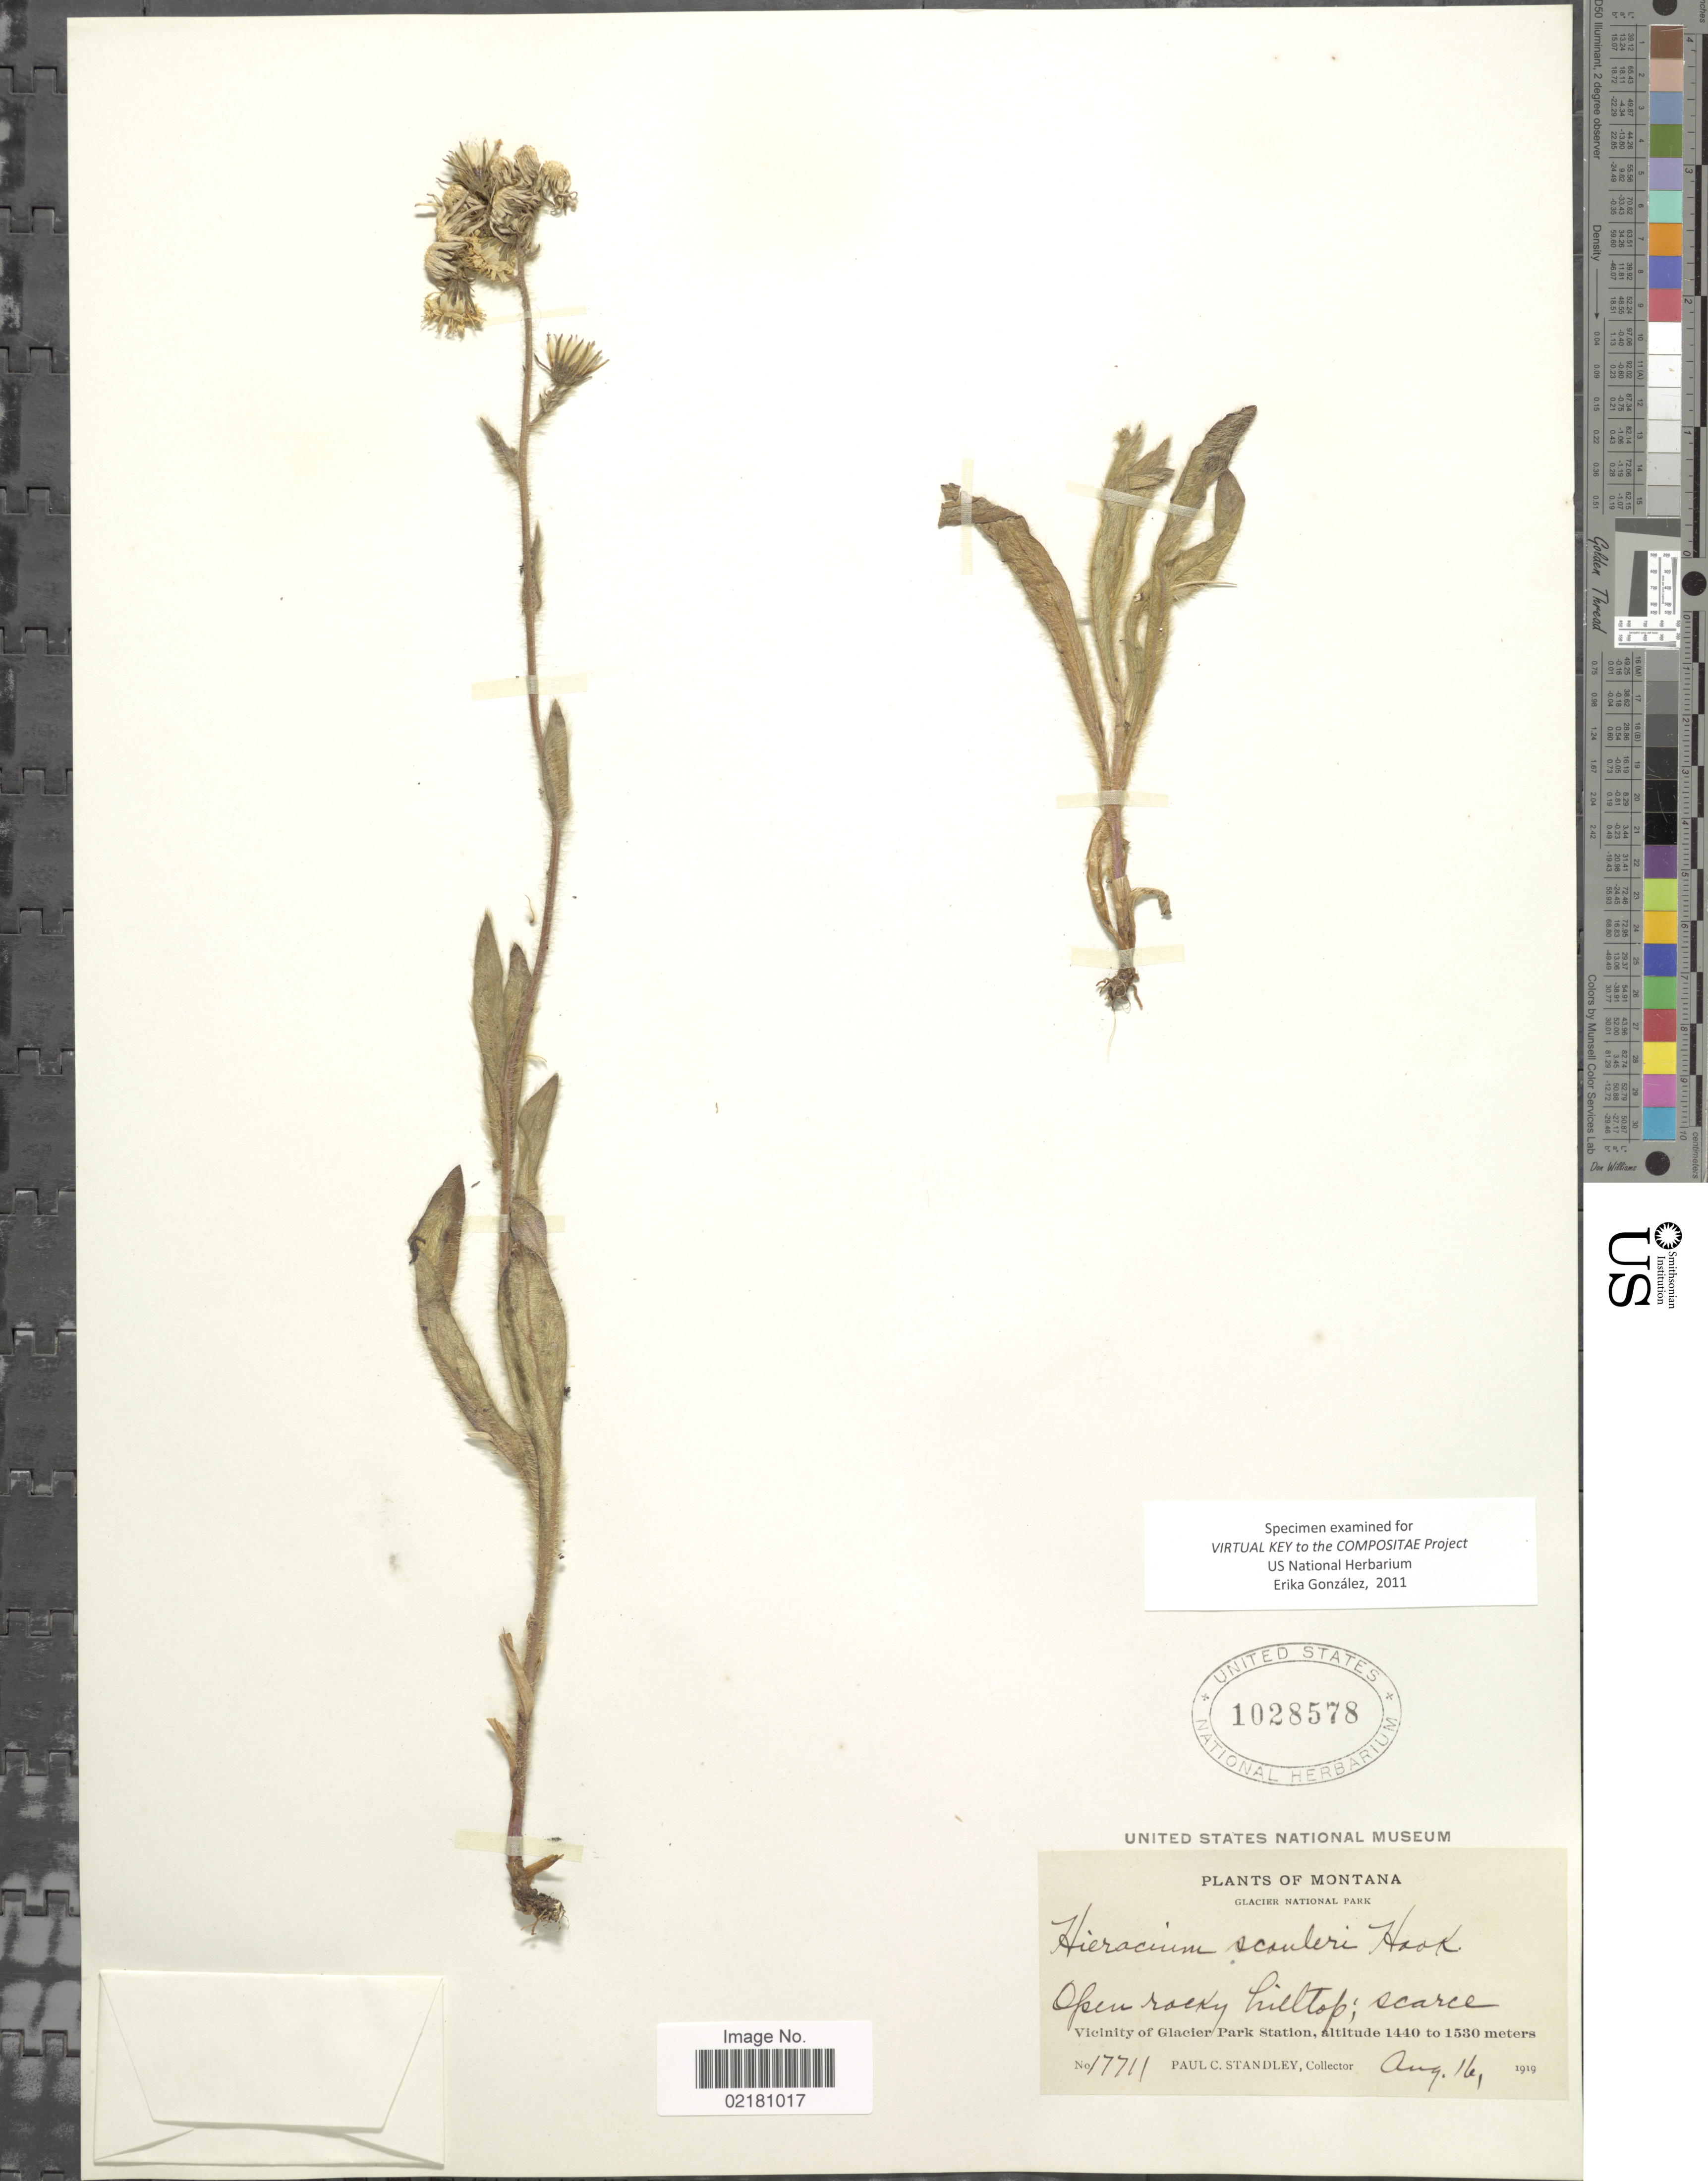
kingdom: Plantae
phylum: Tracheophyta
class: Magnoliopsida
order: Asterales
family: Asteraceae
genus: Hieracium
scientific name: Hieracium scouleri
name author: Hook.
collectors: P. C. Standley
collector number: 17711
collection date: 1919-08-16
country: United States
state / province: Montana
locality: Glacier National Park. Open rocky hilltop; scarce. Vicinity of Glacier Park Station.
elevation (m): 1440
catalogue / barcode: US 1028578